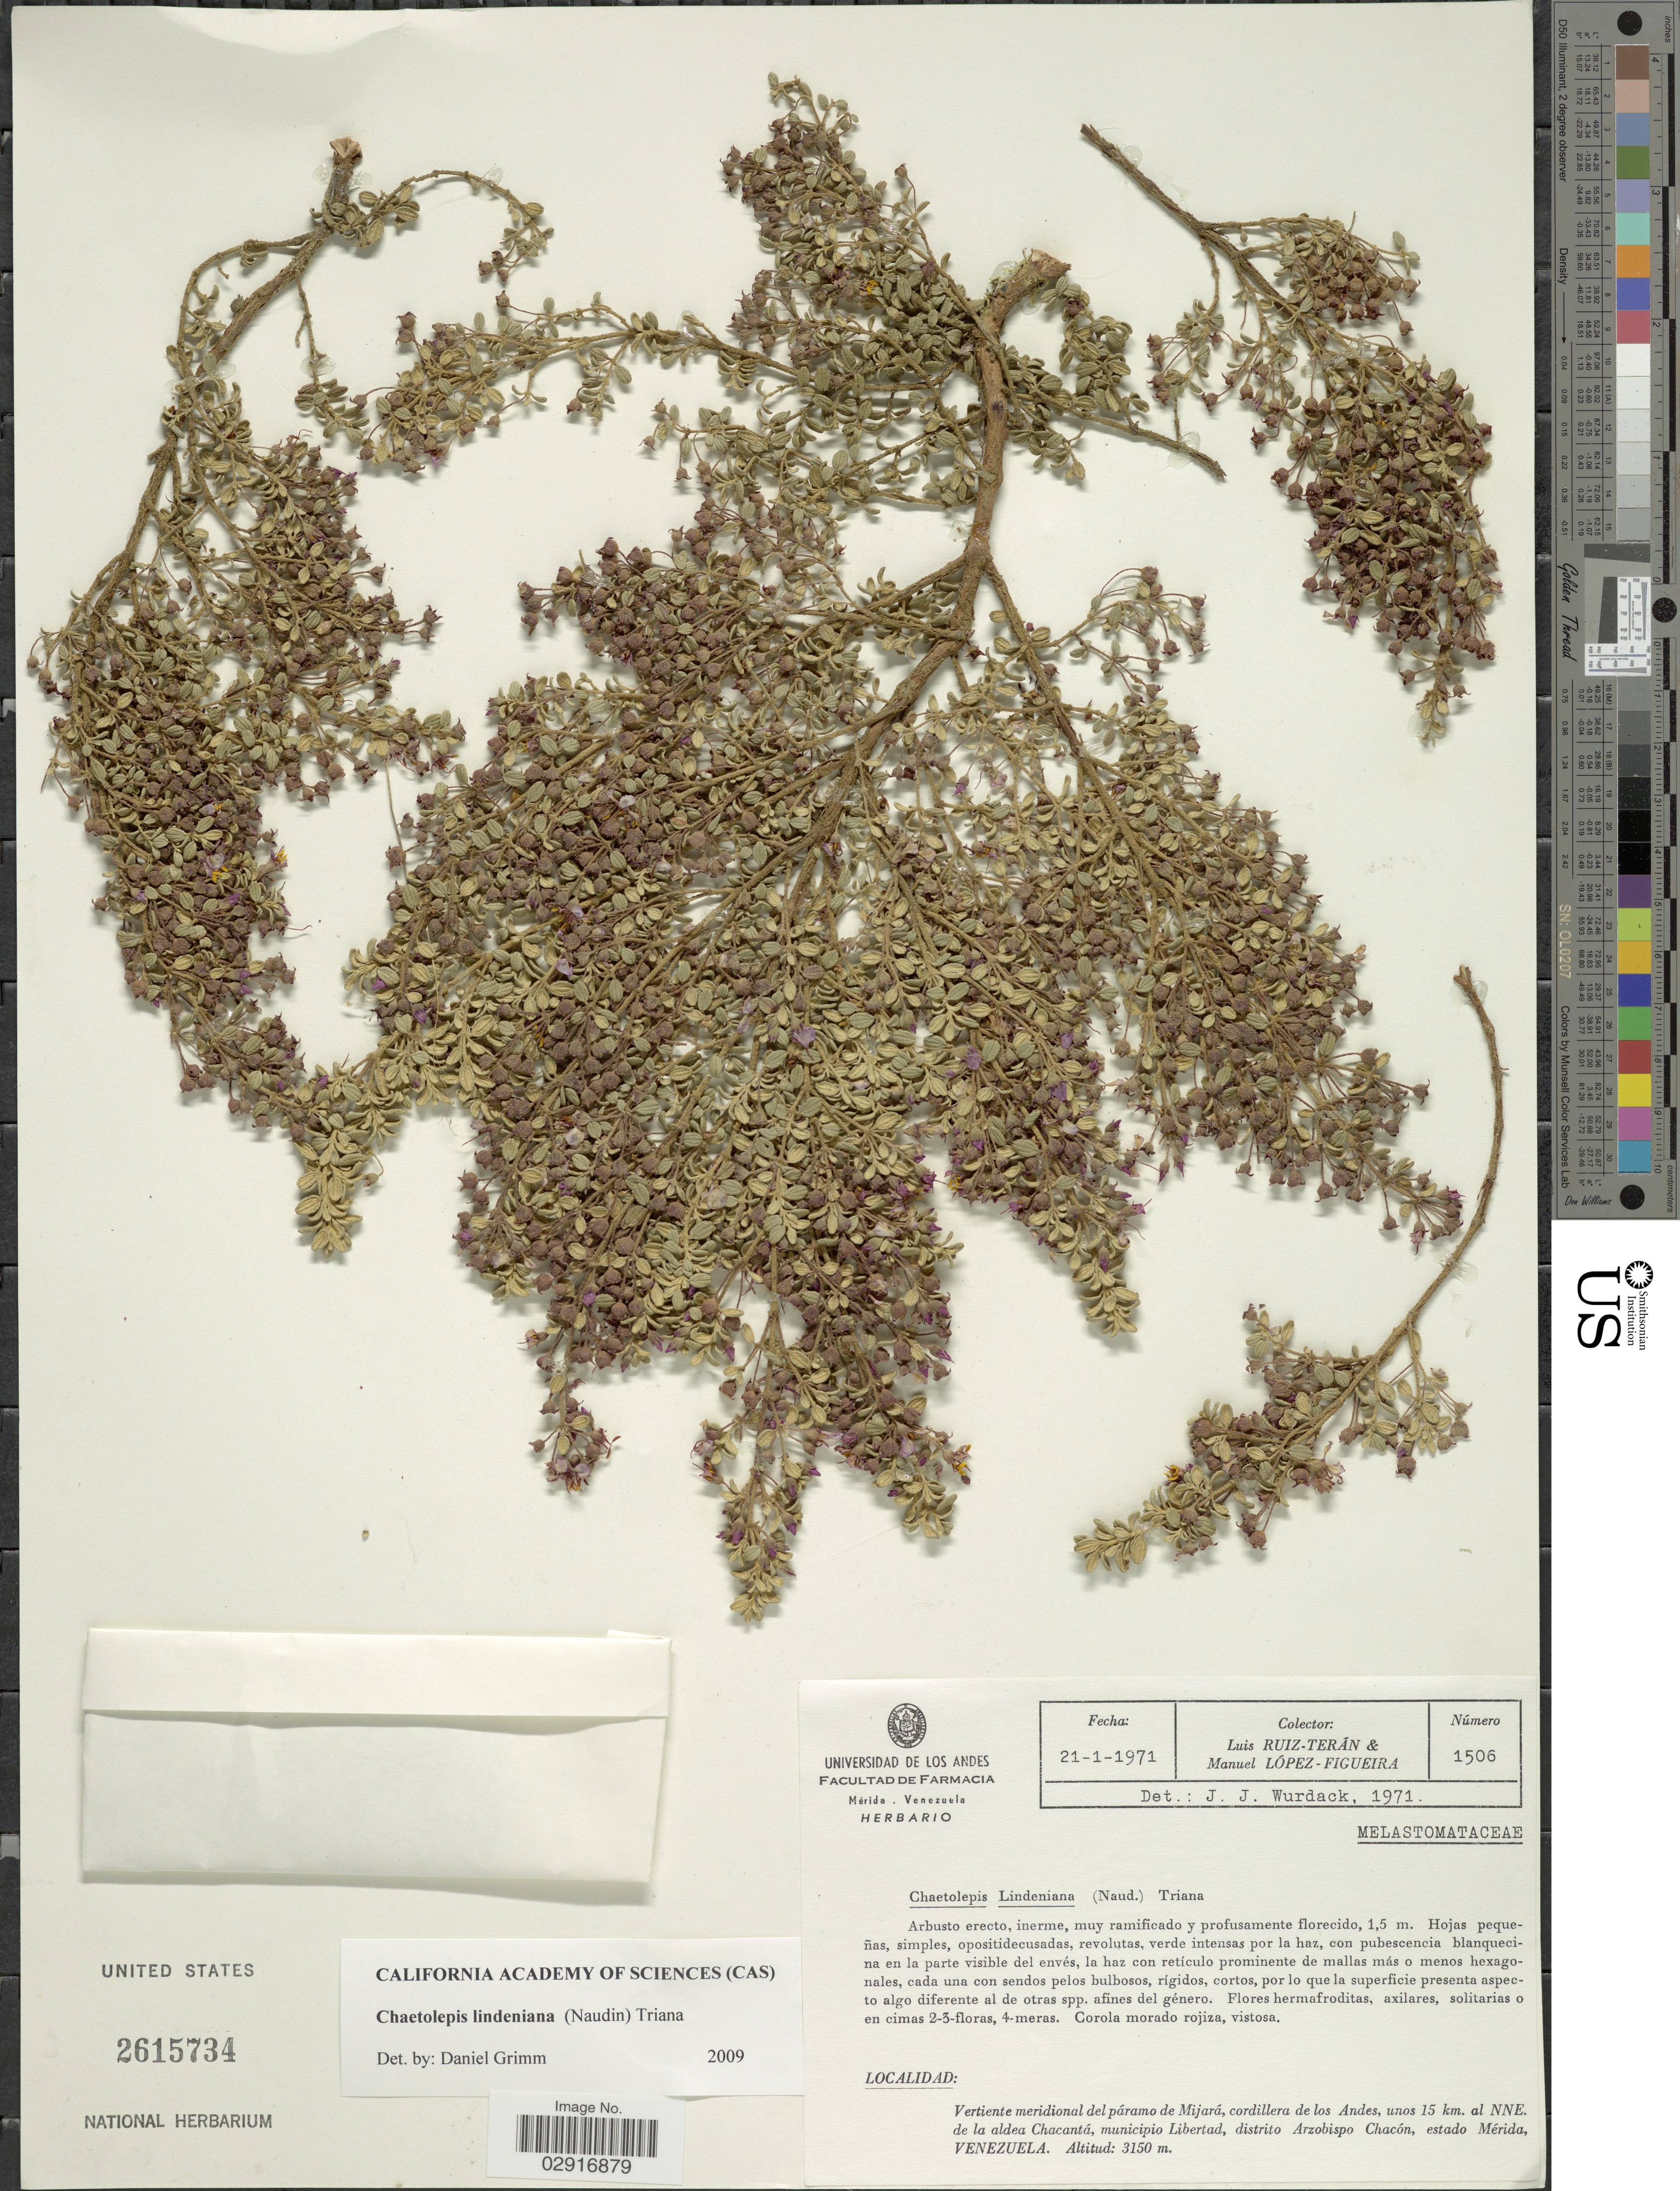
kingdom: Plantae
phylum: Tracheophyta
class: Magnoliopsida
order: Myrtales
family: Melastomataceae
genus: Chaetolepis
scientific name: Chaetolepis lindeniana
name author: (Naudin) Triana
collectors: L. Teran & M. Lopez-M.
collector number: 1506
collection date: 1971-01-21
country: Venezuela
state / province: Mérida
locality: Vertiente meridional del páramo de Mijará, cordillera de los Andes, unos 15 km. al NNE. de la aldea Chacantá, municipio Libertad, distrito Arzobispo Chacón.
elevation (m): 3150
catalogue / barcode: US 2615734